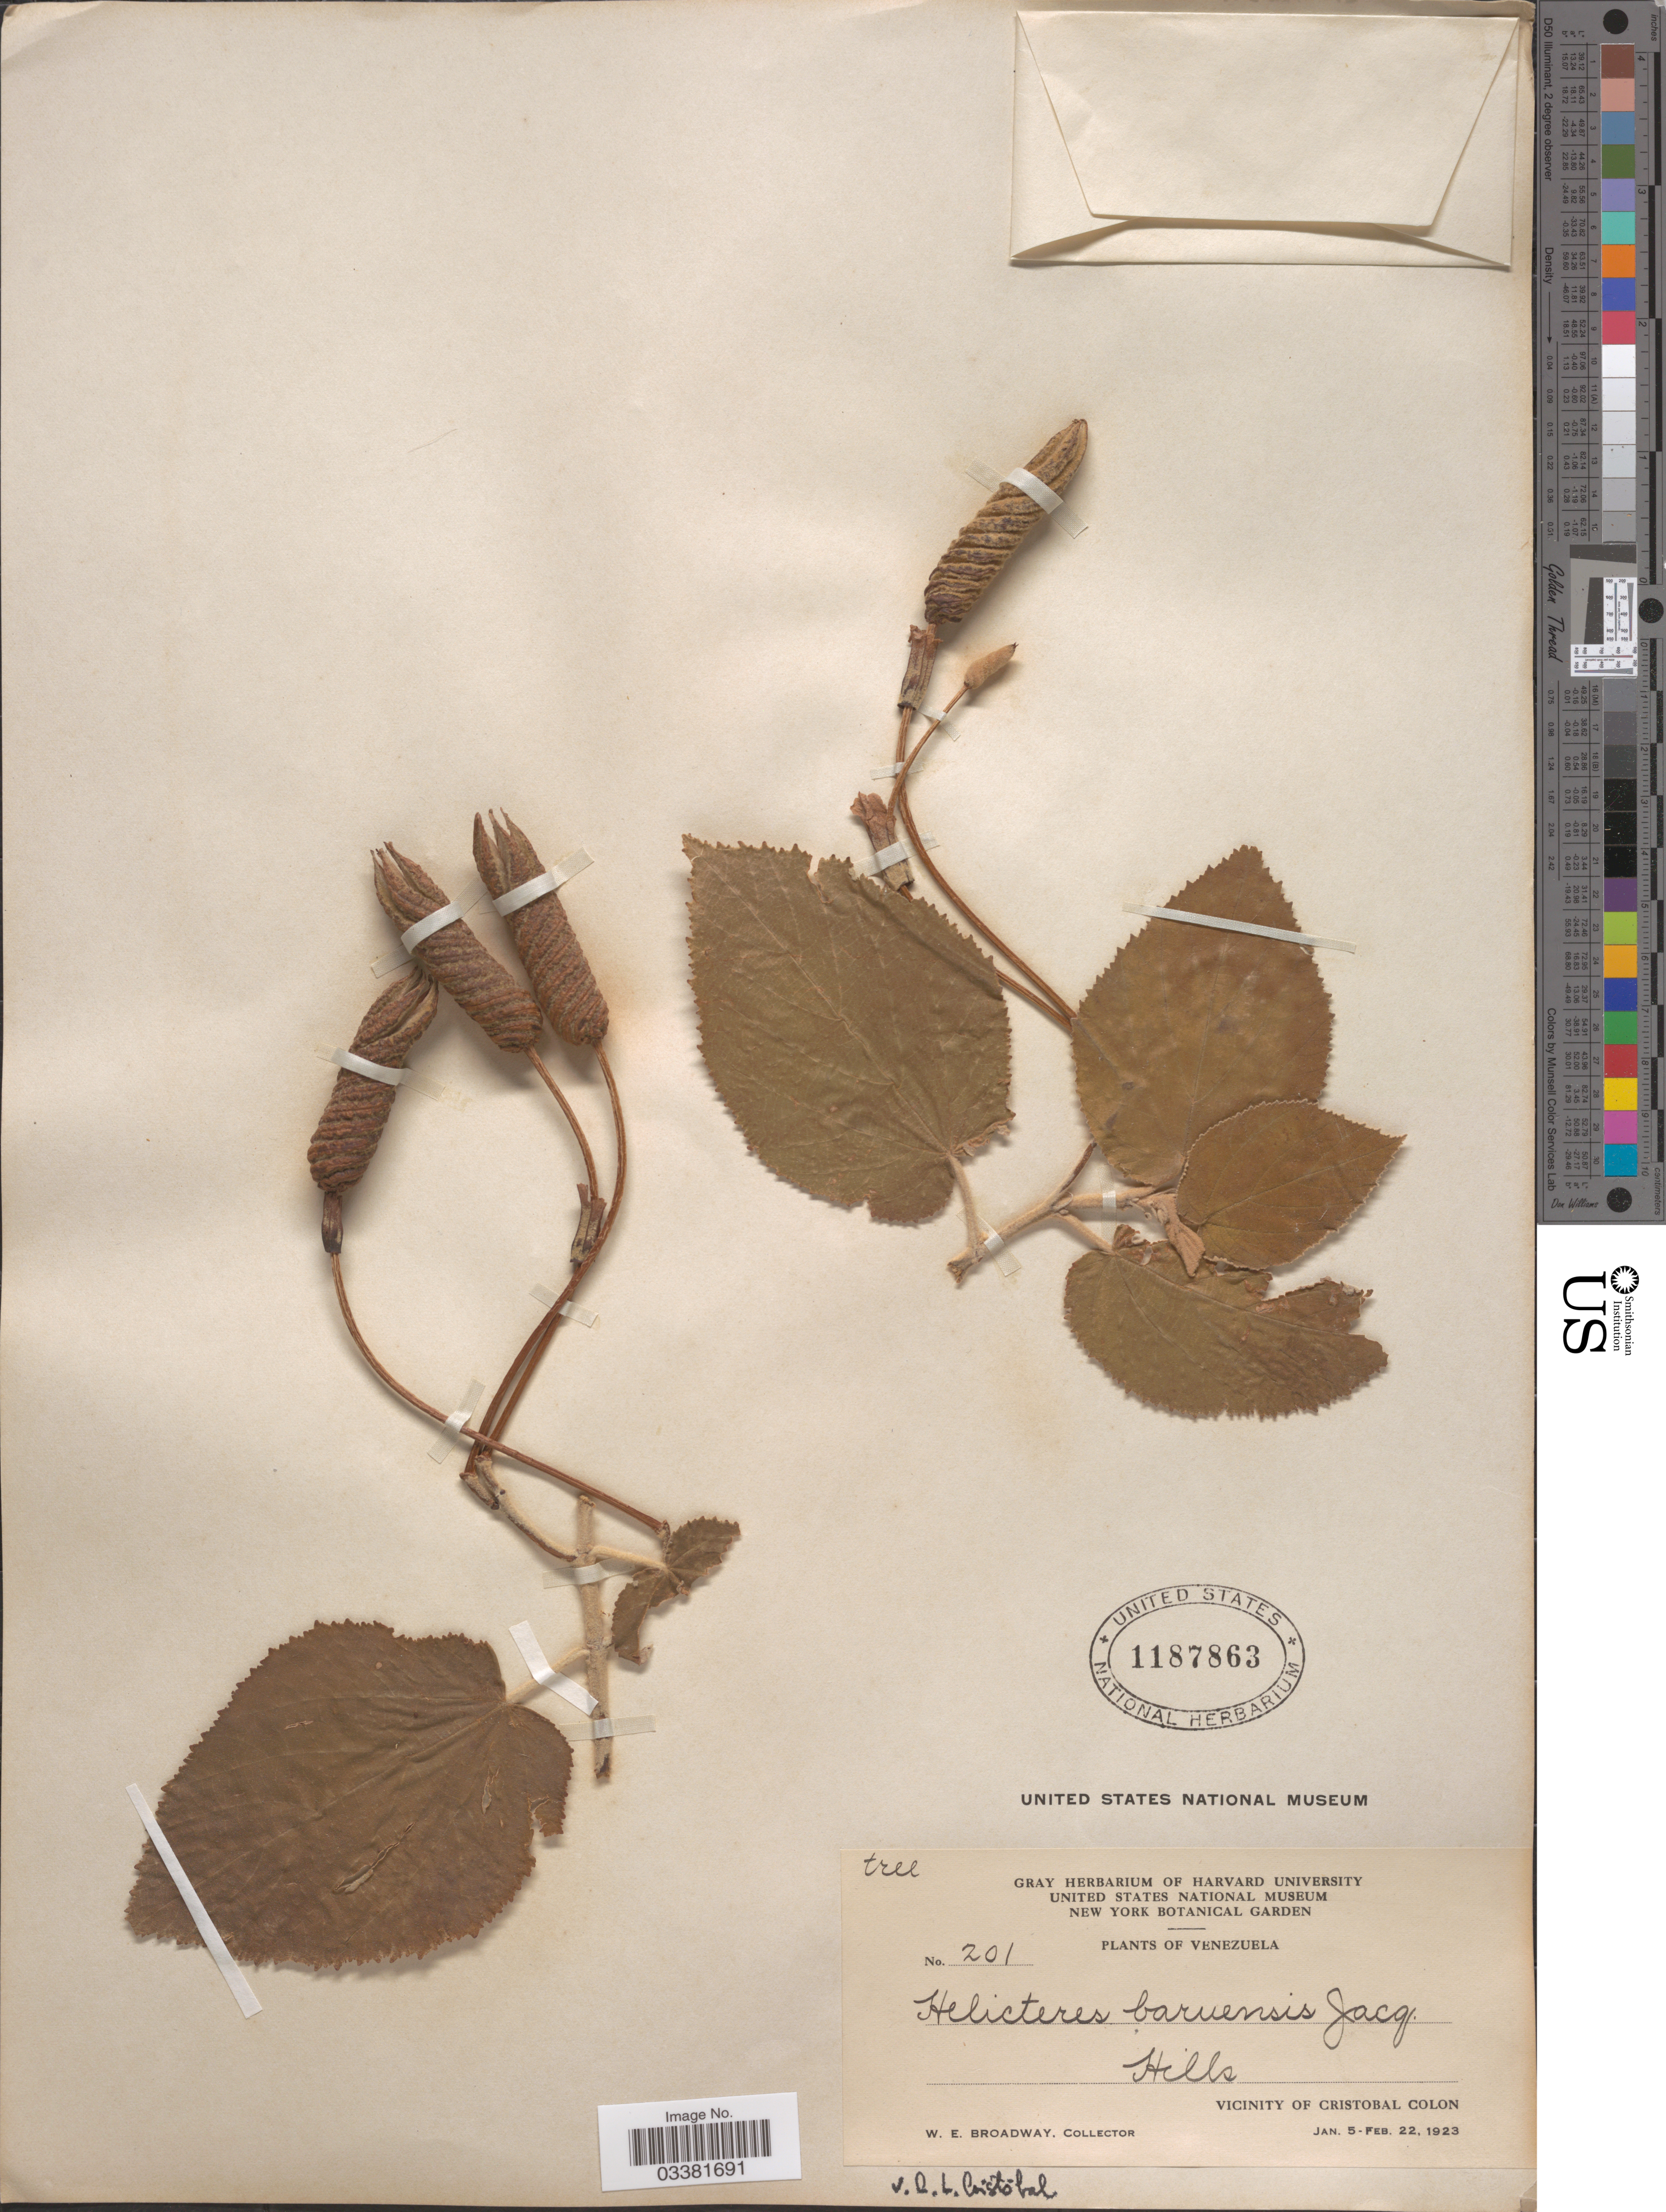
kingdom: Plantae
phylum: Tracheophyta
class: Magnoliopsida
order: Malvales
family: Malvaceae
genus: Helicteres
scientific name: Helicteres baruensis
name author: Jacq.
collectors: W. E. Broadway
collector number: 201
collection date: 1923-01-05/1923-02-22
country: Venezuela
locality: Vicinity of Cristobal Colon.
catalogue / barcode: US 1187863